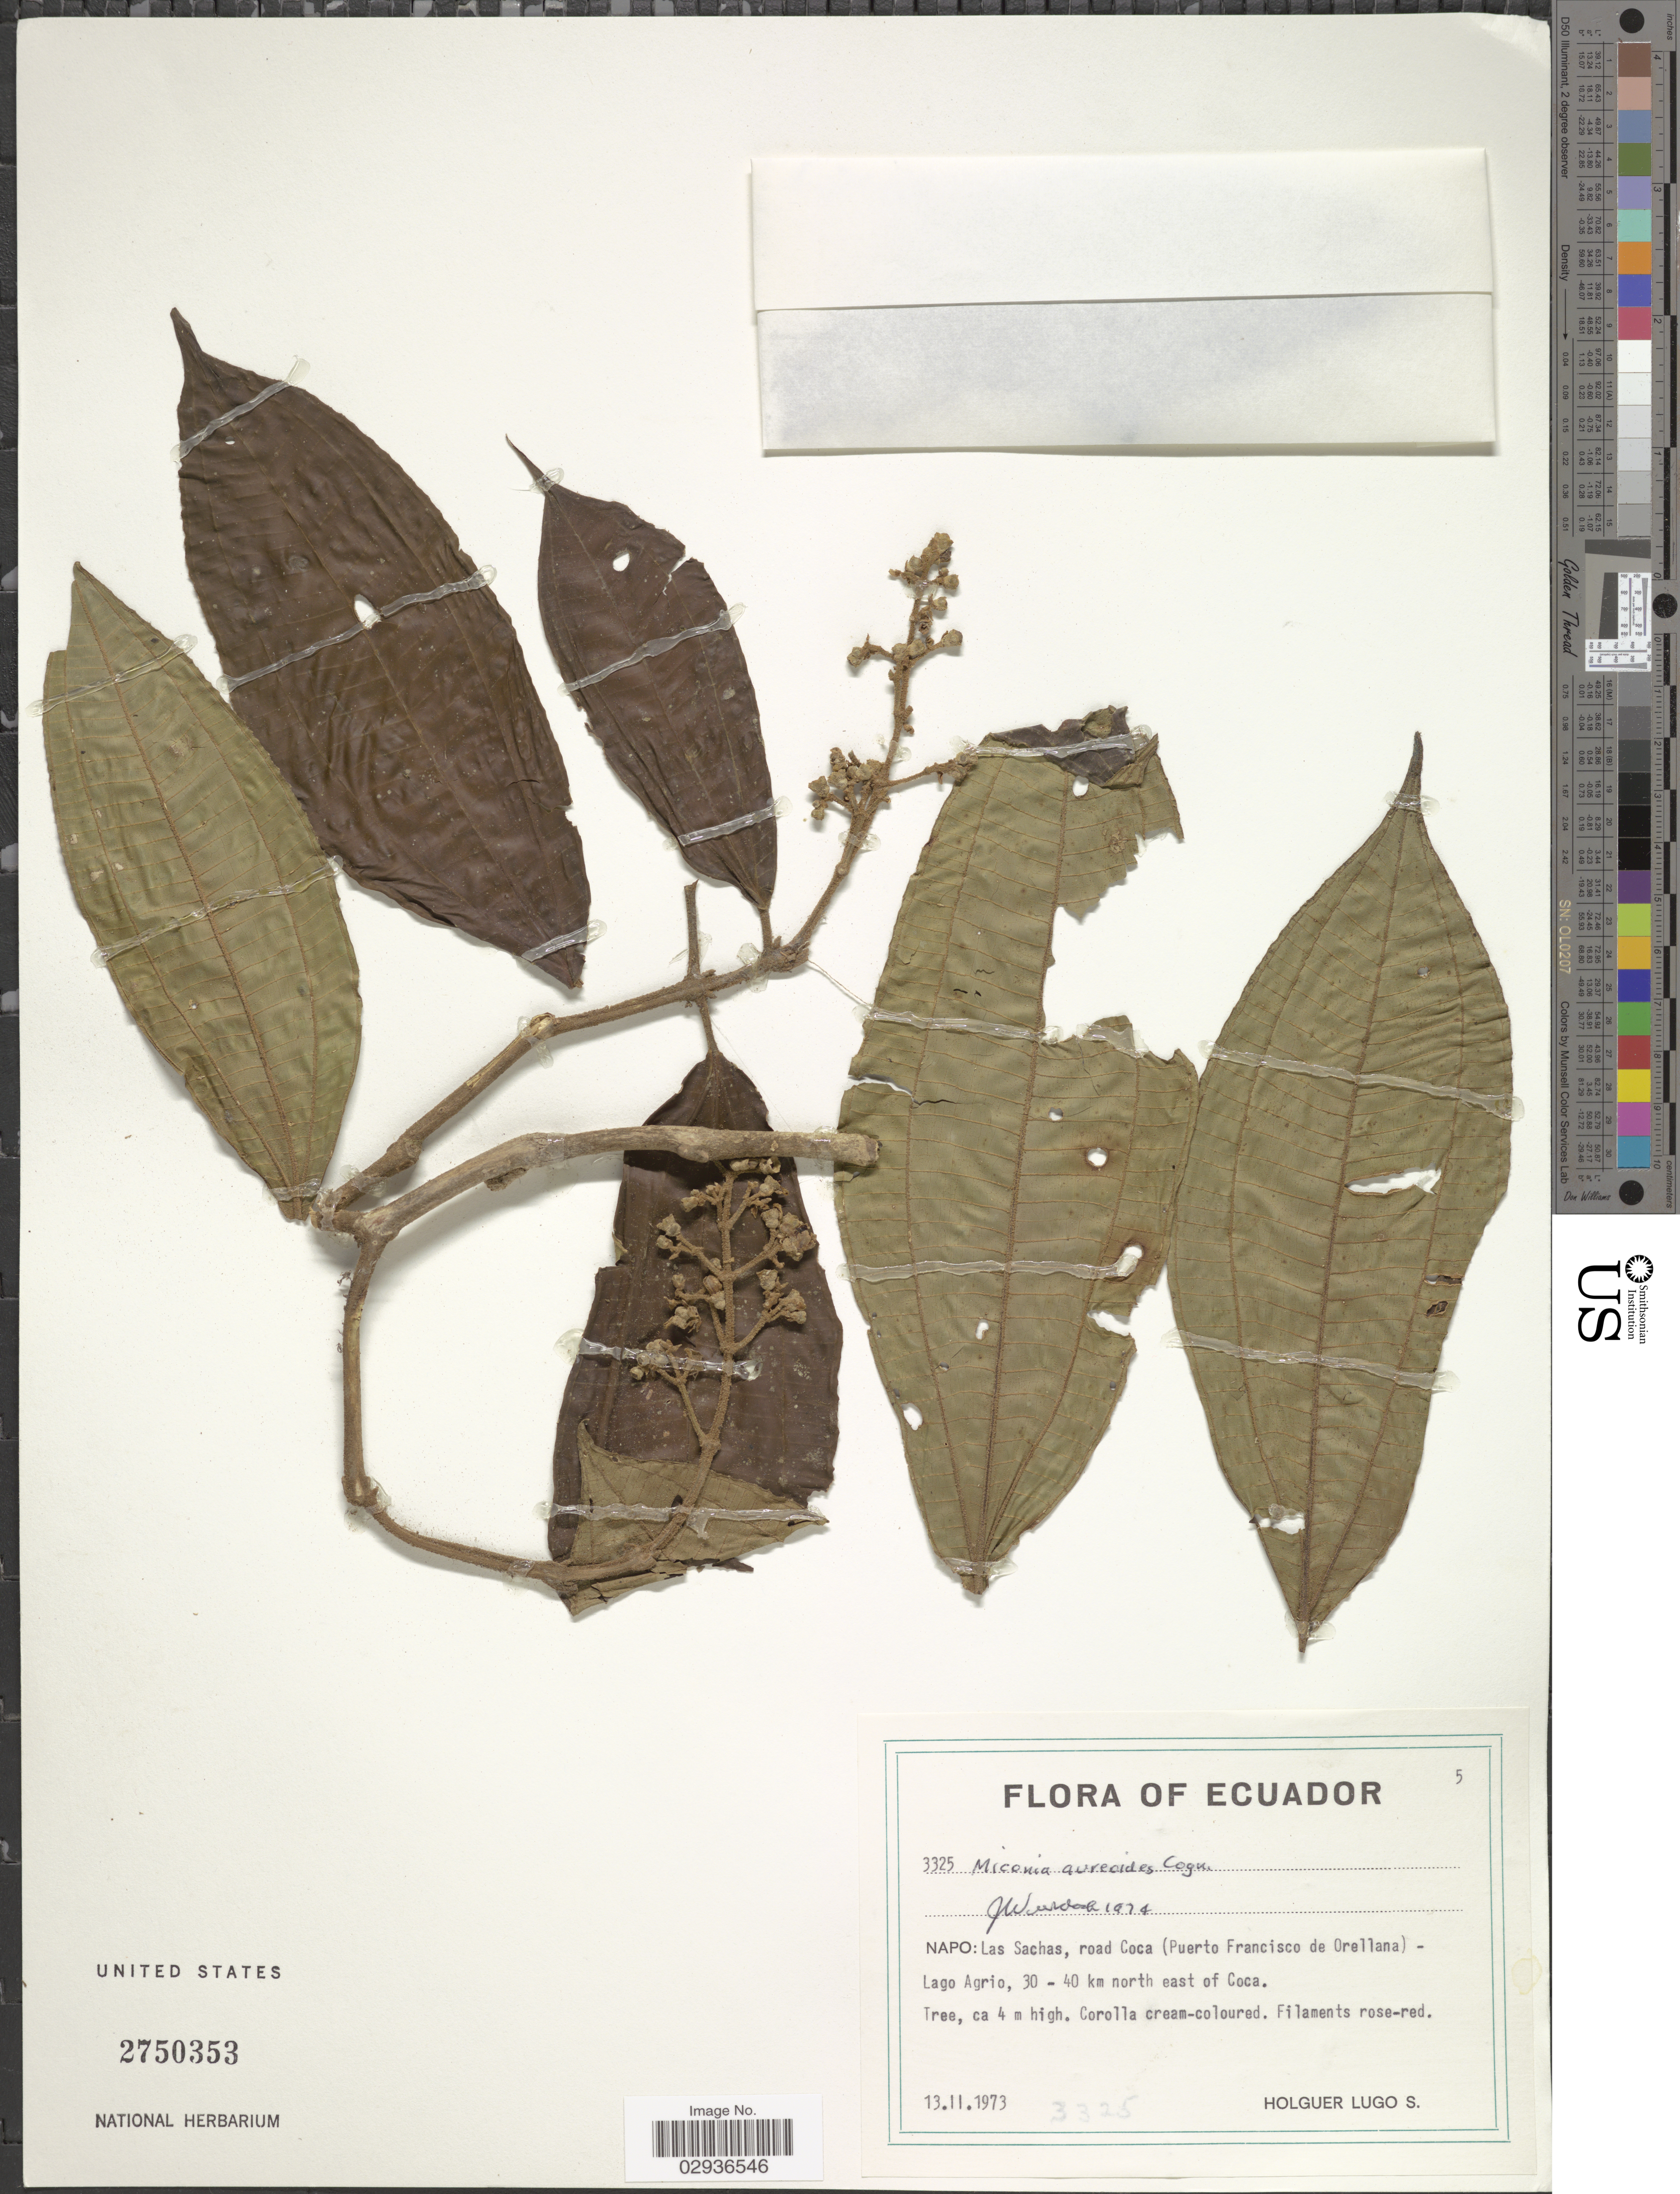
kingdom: Plantae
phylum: Tracheophyta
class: Magnoliopsida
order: Myrtales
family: Melastomataceae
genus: Miconia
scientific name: Miconia aureoides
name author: Cogn.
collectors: H. Lugo S.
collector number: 3325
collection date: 1973-02-13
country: Ecuador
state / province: Napo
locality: Las Sachas, road Coca (Puerto Francisco de Orellana) - Lago Agrio, 30 - 40 km north east of Coca.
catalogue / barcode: US 2750353